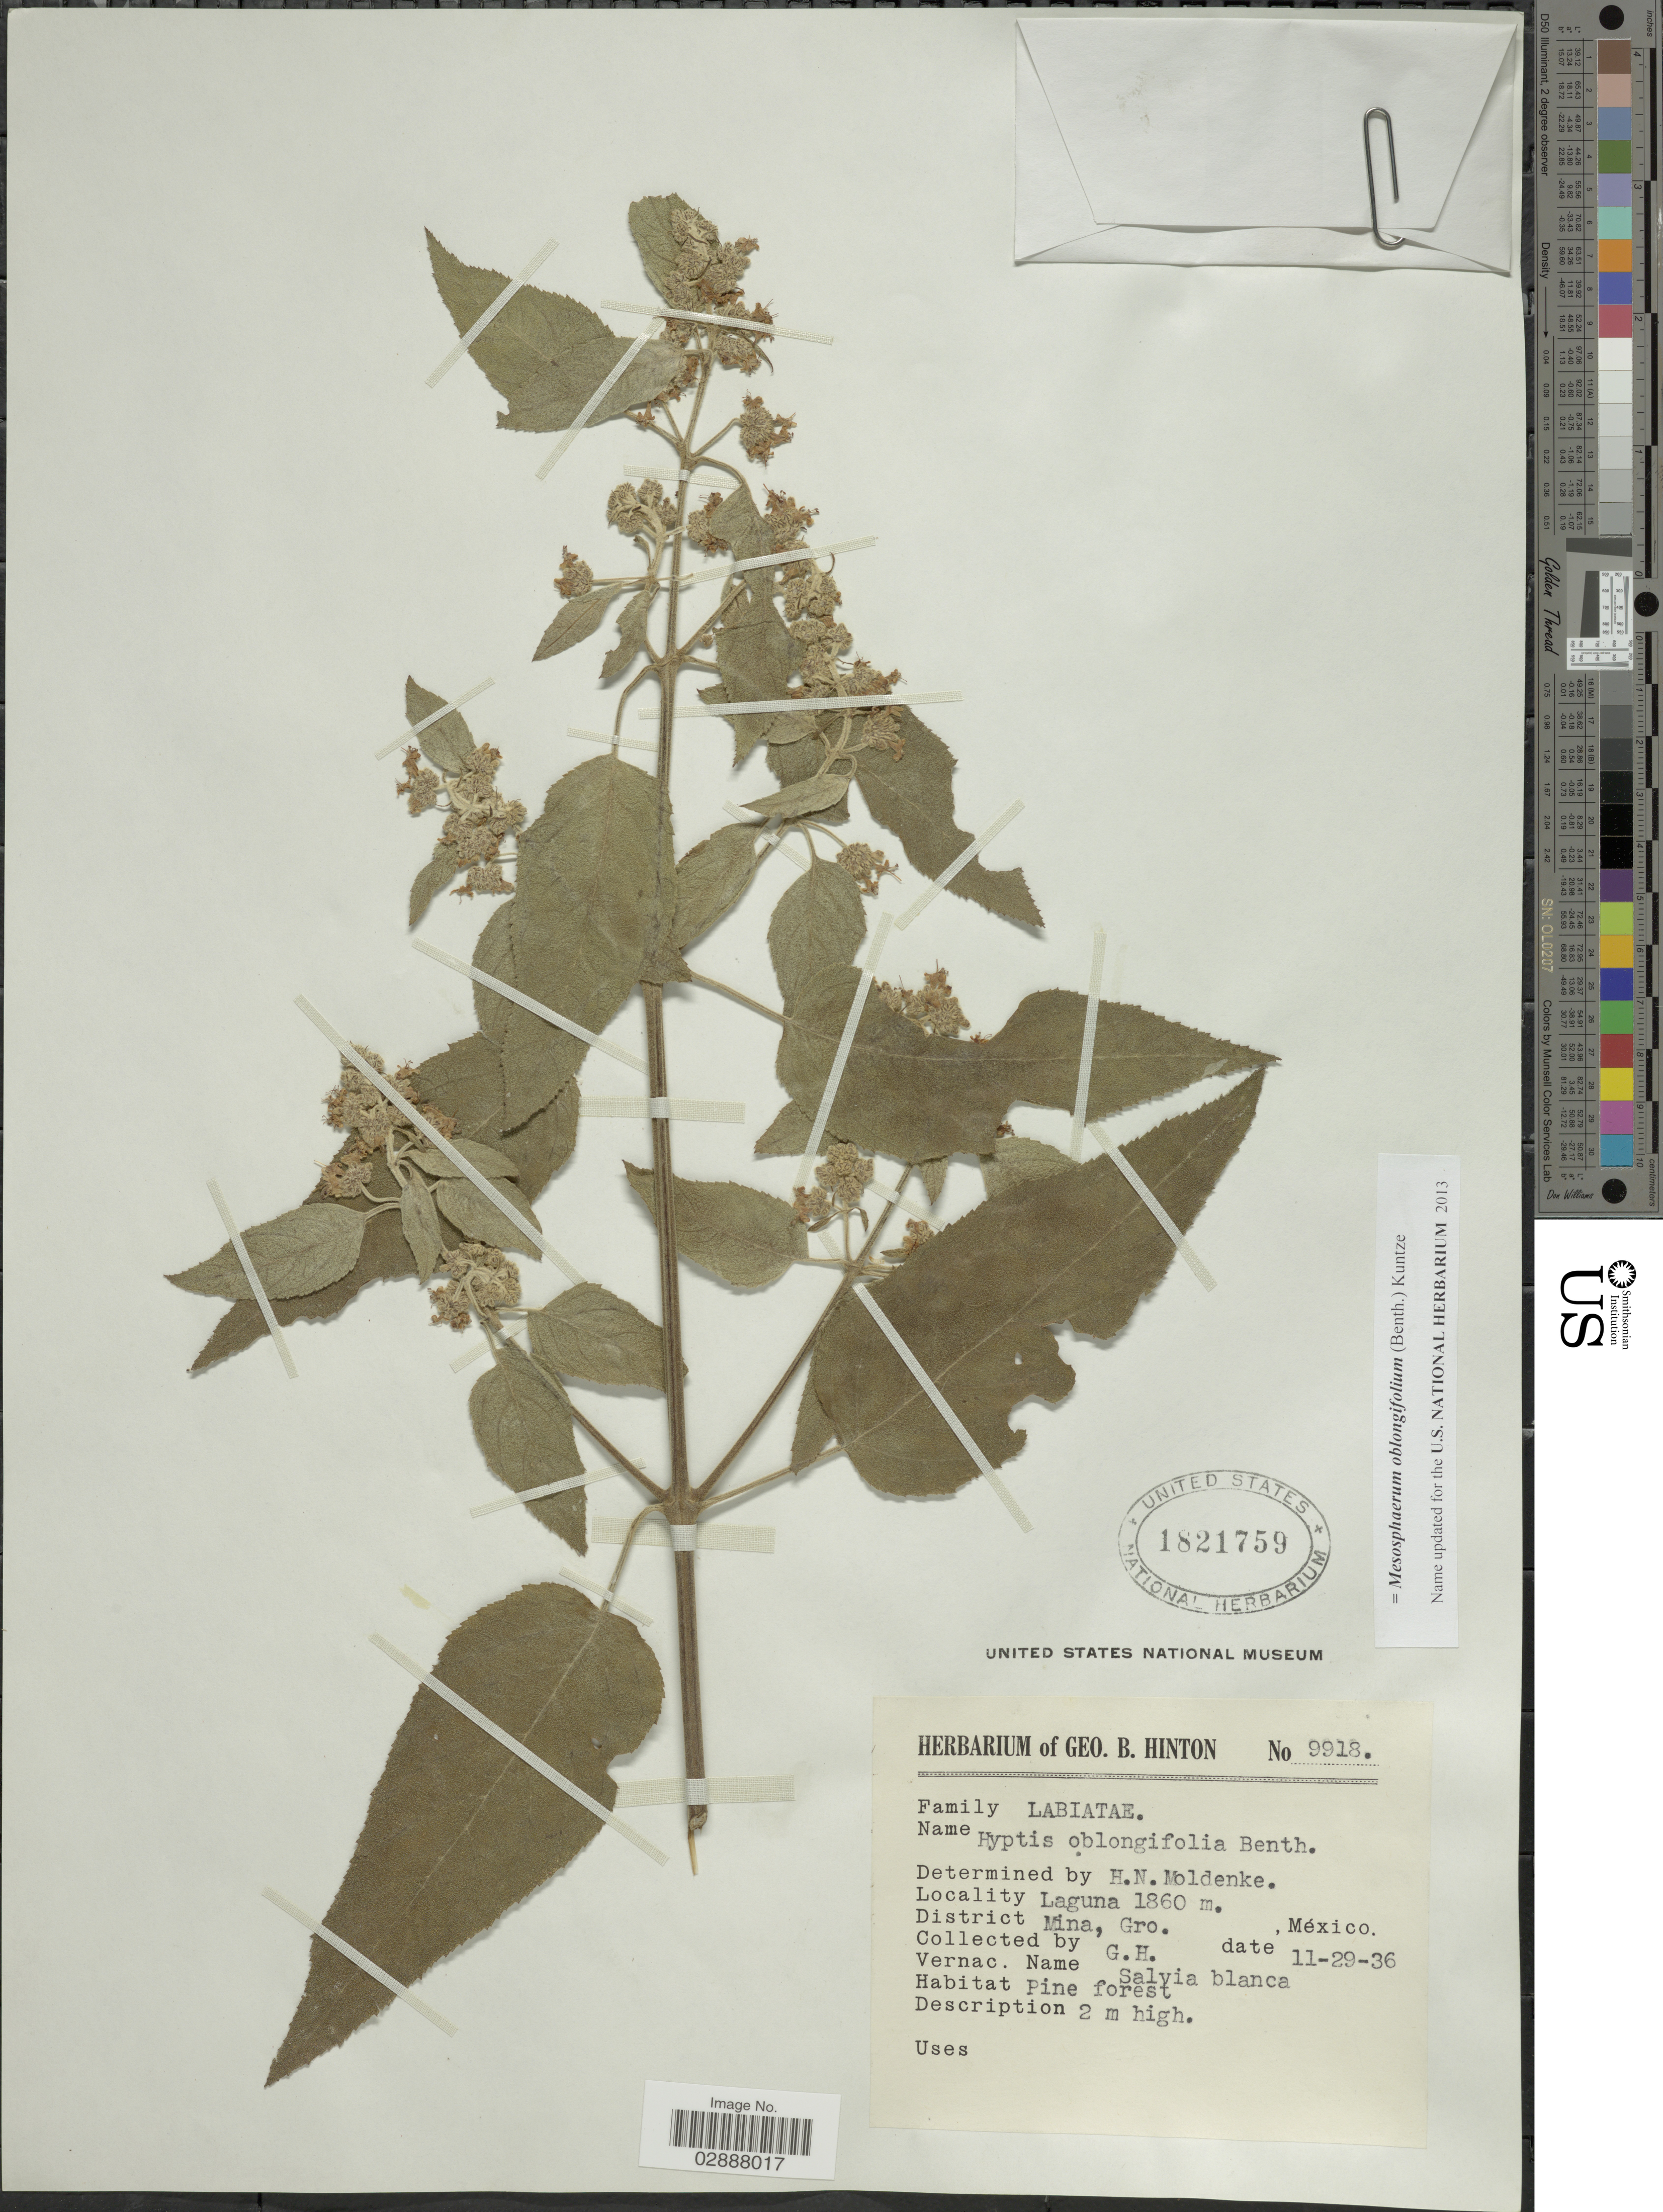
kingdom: Plantae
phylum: Tracheophyta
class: Magnoliopsida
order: Lamiales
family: Lamiaceae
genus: Mesosphaerum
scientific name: Mesosphaerum oblongifolium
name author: (Benth.) Kuntze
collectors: G. B. Hinton & et al.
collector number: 9918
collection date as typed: Transcribed d/m/y: 29/11/36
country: Mexico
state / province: Guerrero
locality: Laguna. District Mina.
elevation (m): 1860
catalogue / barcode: US 1821759